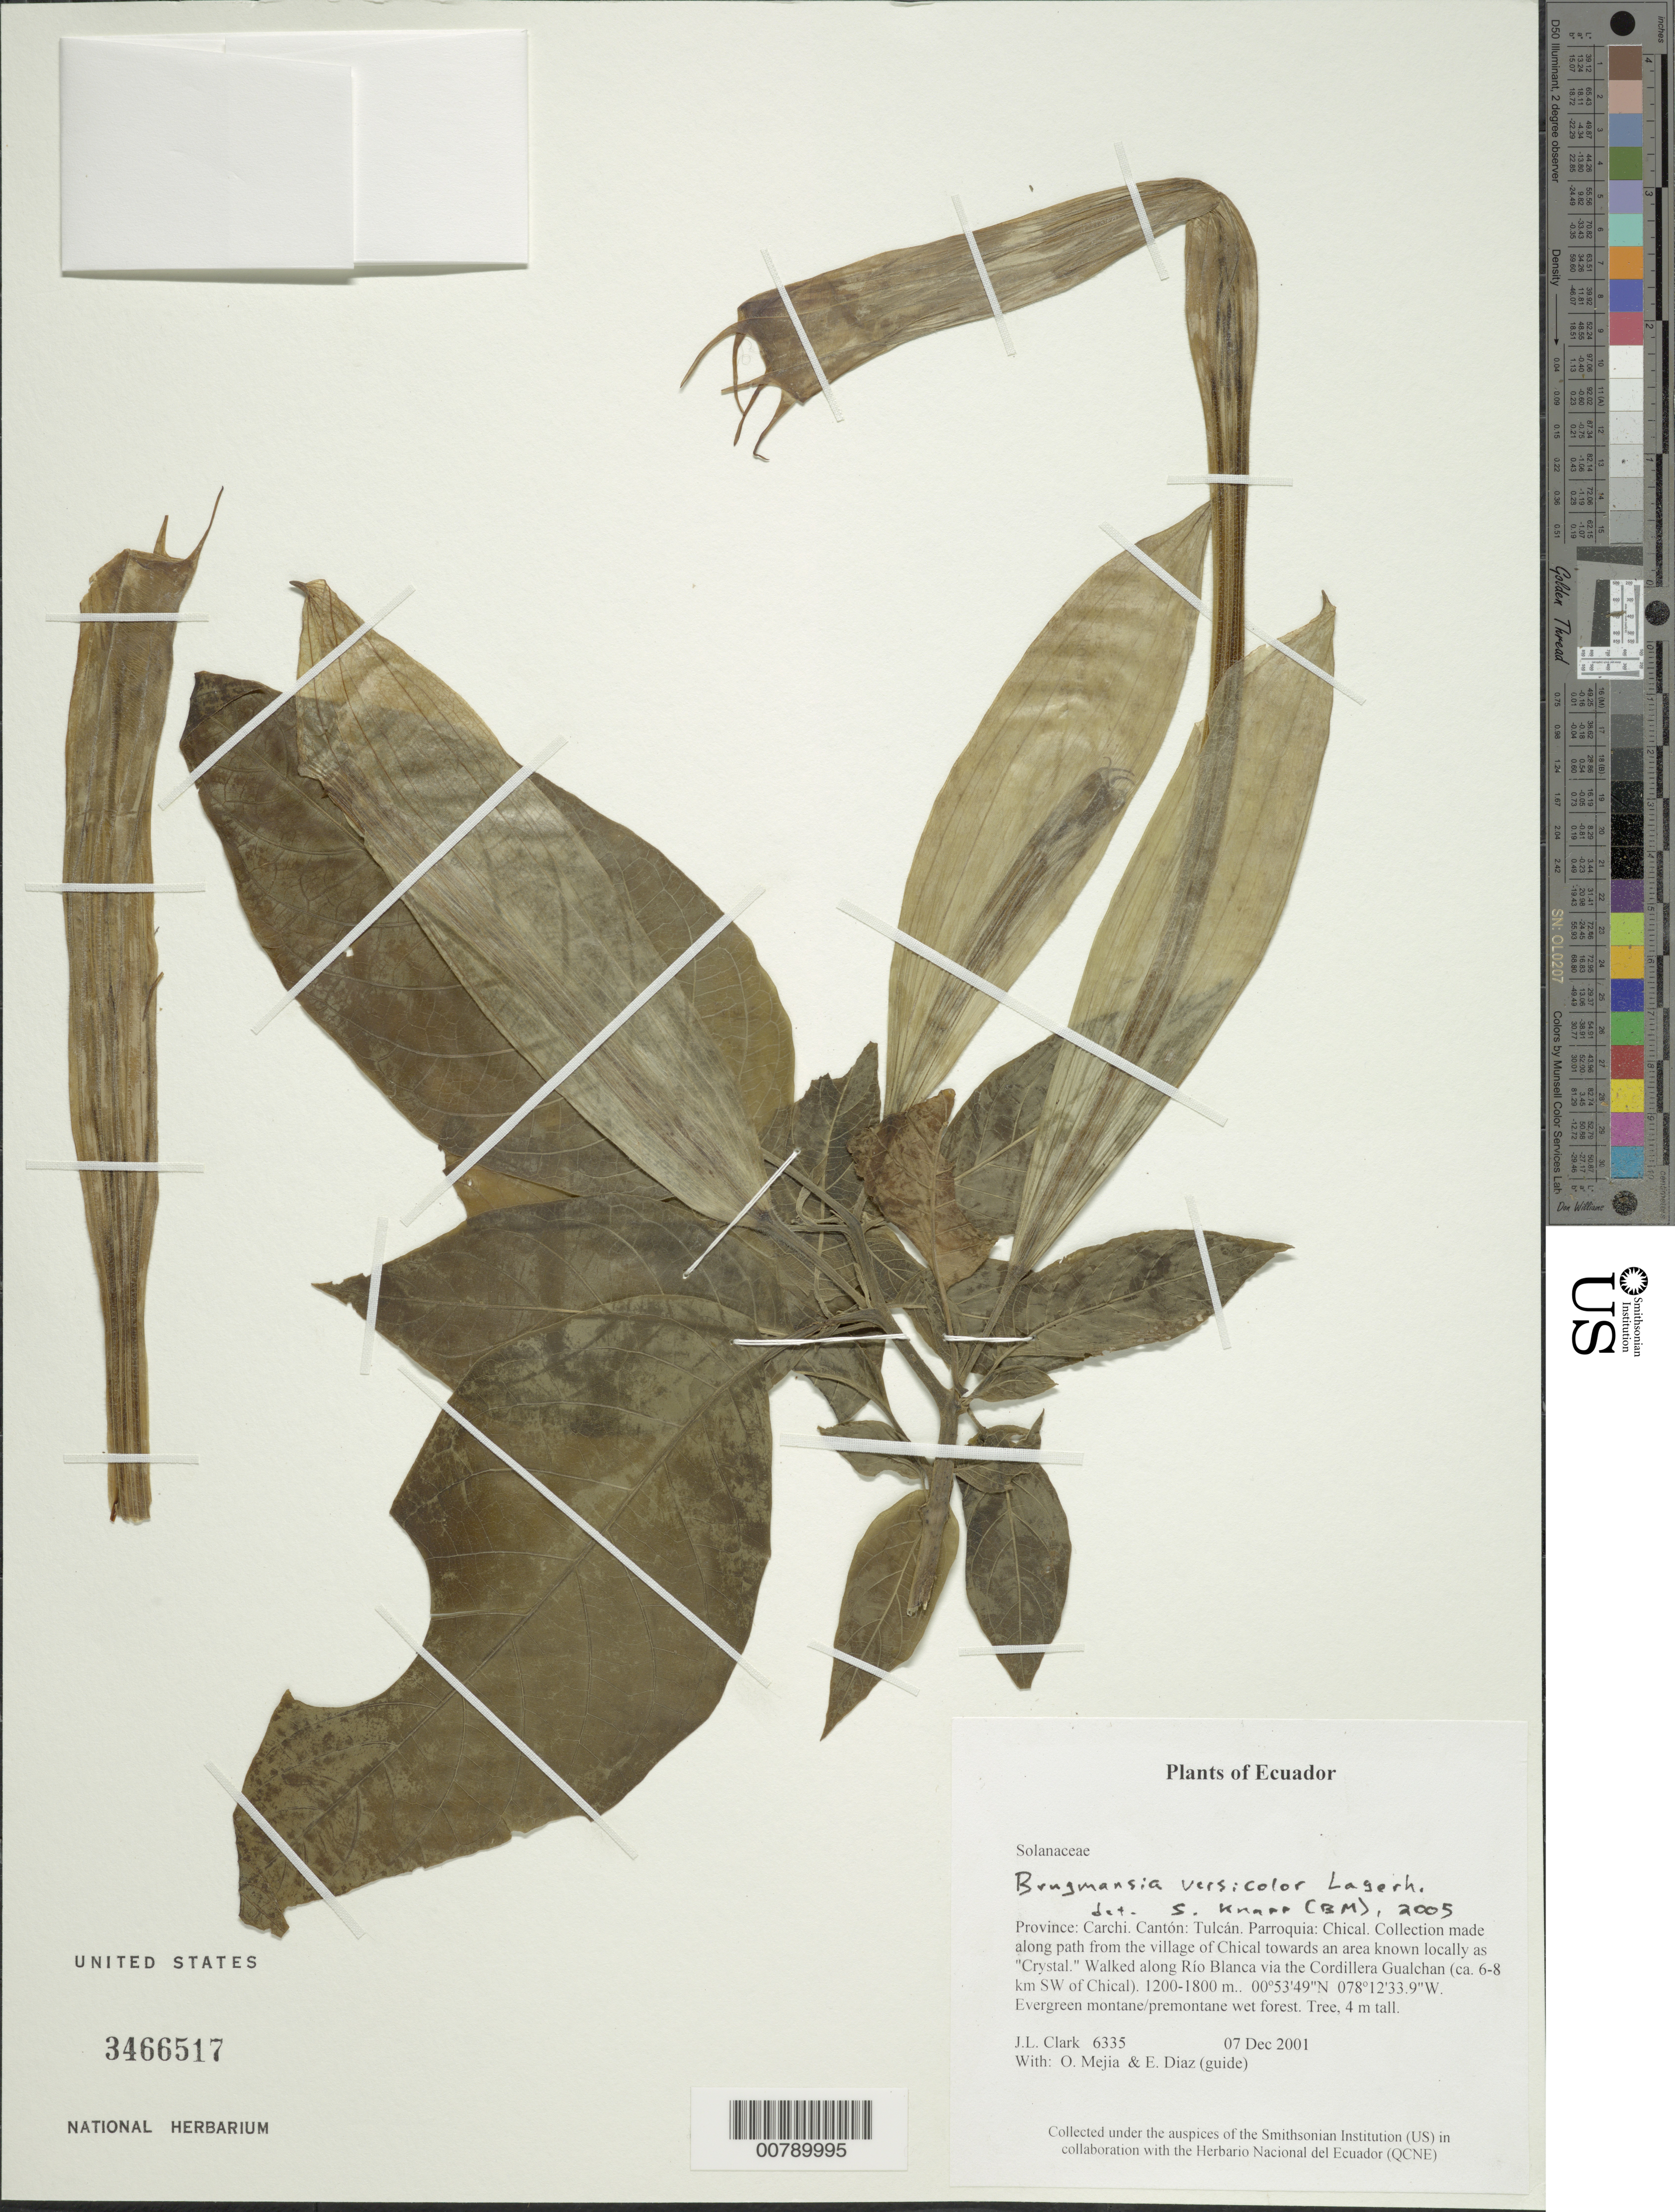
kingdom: Plantae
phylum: Tracheophyta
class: Magnoliopsida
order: Solanales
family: Solanaceae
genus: Brugmansia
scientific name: Brugmansia versicolor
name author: Lagerh.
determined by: Knapp, S. D.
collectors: J. L. Clark, O. Mejia & E. Diaz (guide)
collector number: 6335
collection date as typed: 07 Dec 2001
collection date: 2001-12-07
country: Ecuador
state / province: Carchi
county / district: Tulcán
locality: Parroquia: Chical. Collection made along path from the village of Chical towards an area known locally as "Crystal." Walked along Río Blanca via the Cordillera Gualchan (ca. 6-8 km SW of Chical).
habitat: Evergreen montane/premontane wet forest.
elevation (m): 1200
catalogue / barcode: US 3466517